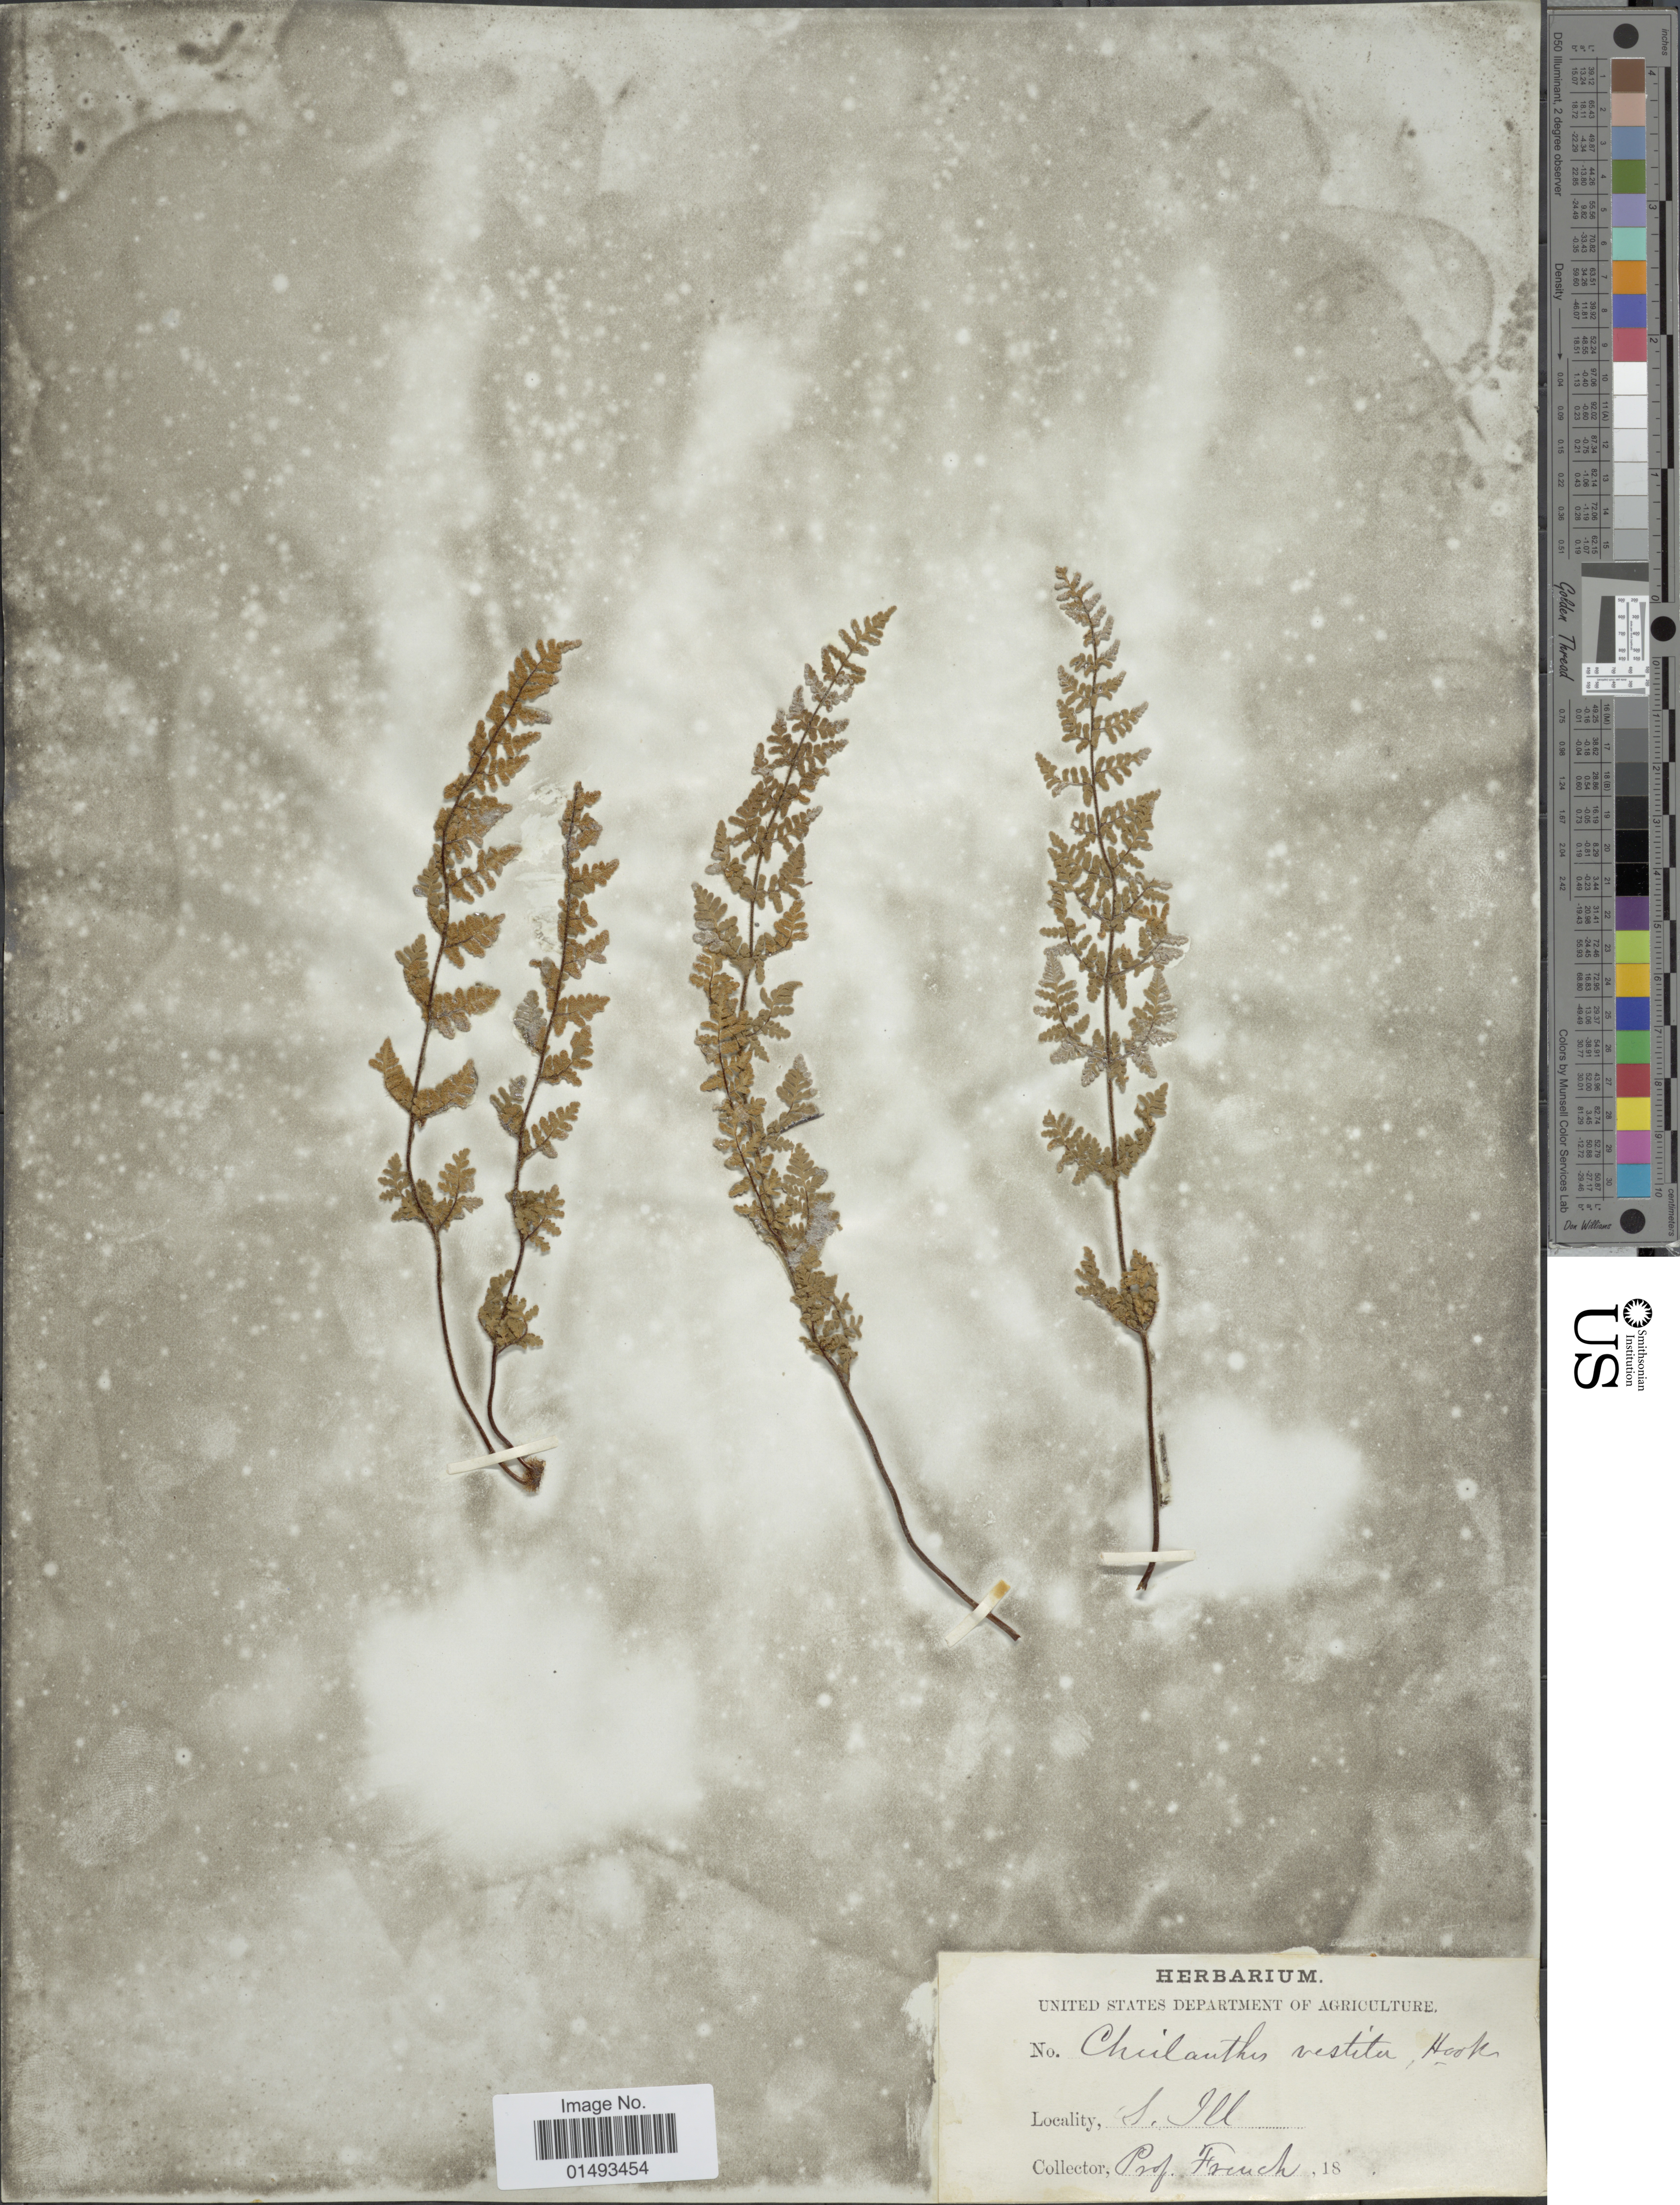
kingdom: Plantae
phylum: Tracheophyta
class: Polypodiopsida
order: Polypodiales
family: Pteridaceae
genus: Myriopteris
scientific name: Myriopteris lanosa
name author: (Michx.) Grusz & Windham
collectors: P. French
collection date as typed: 18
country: United States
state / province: Illinois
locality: S. Ill